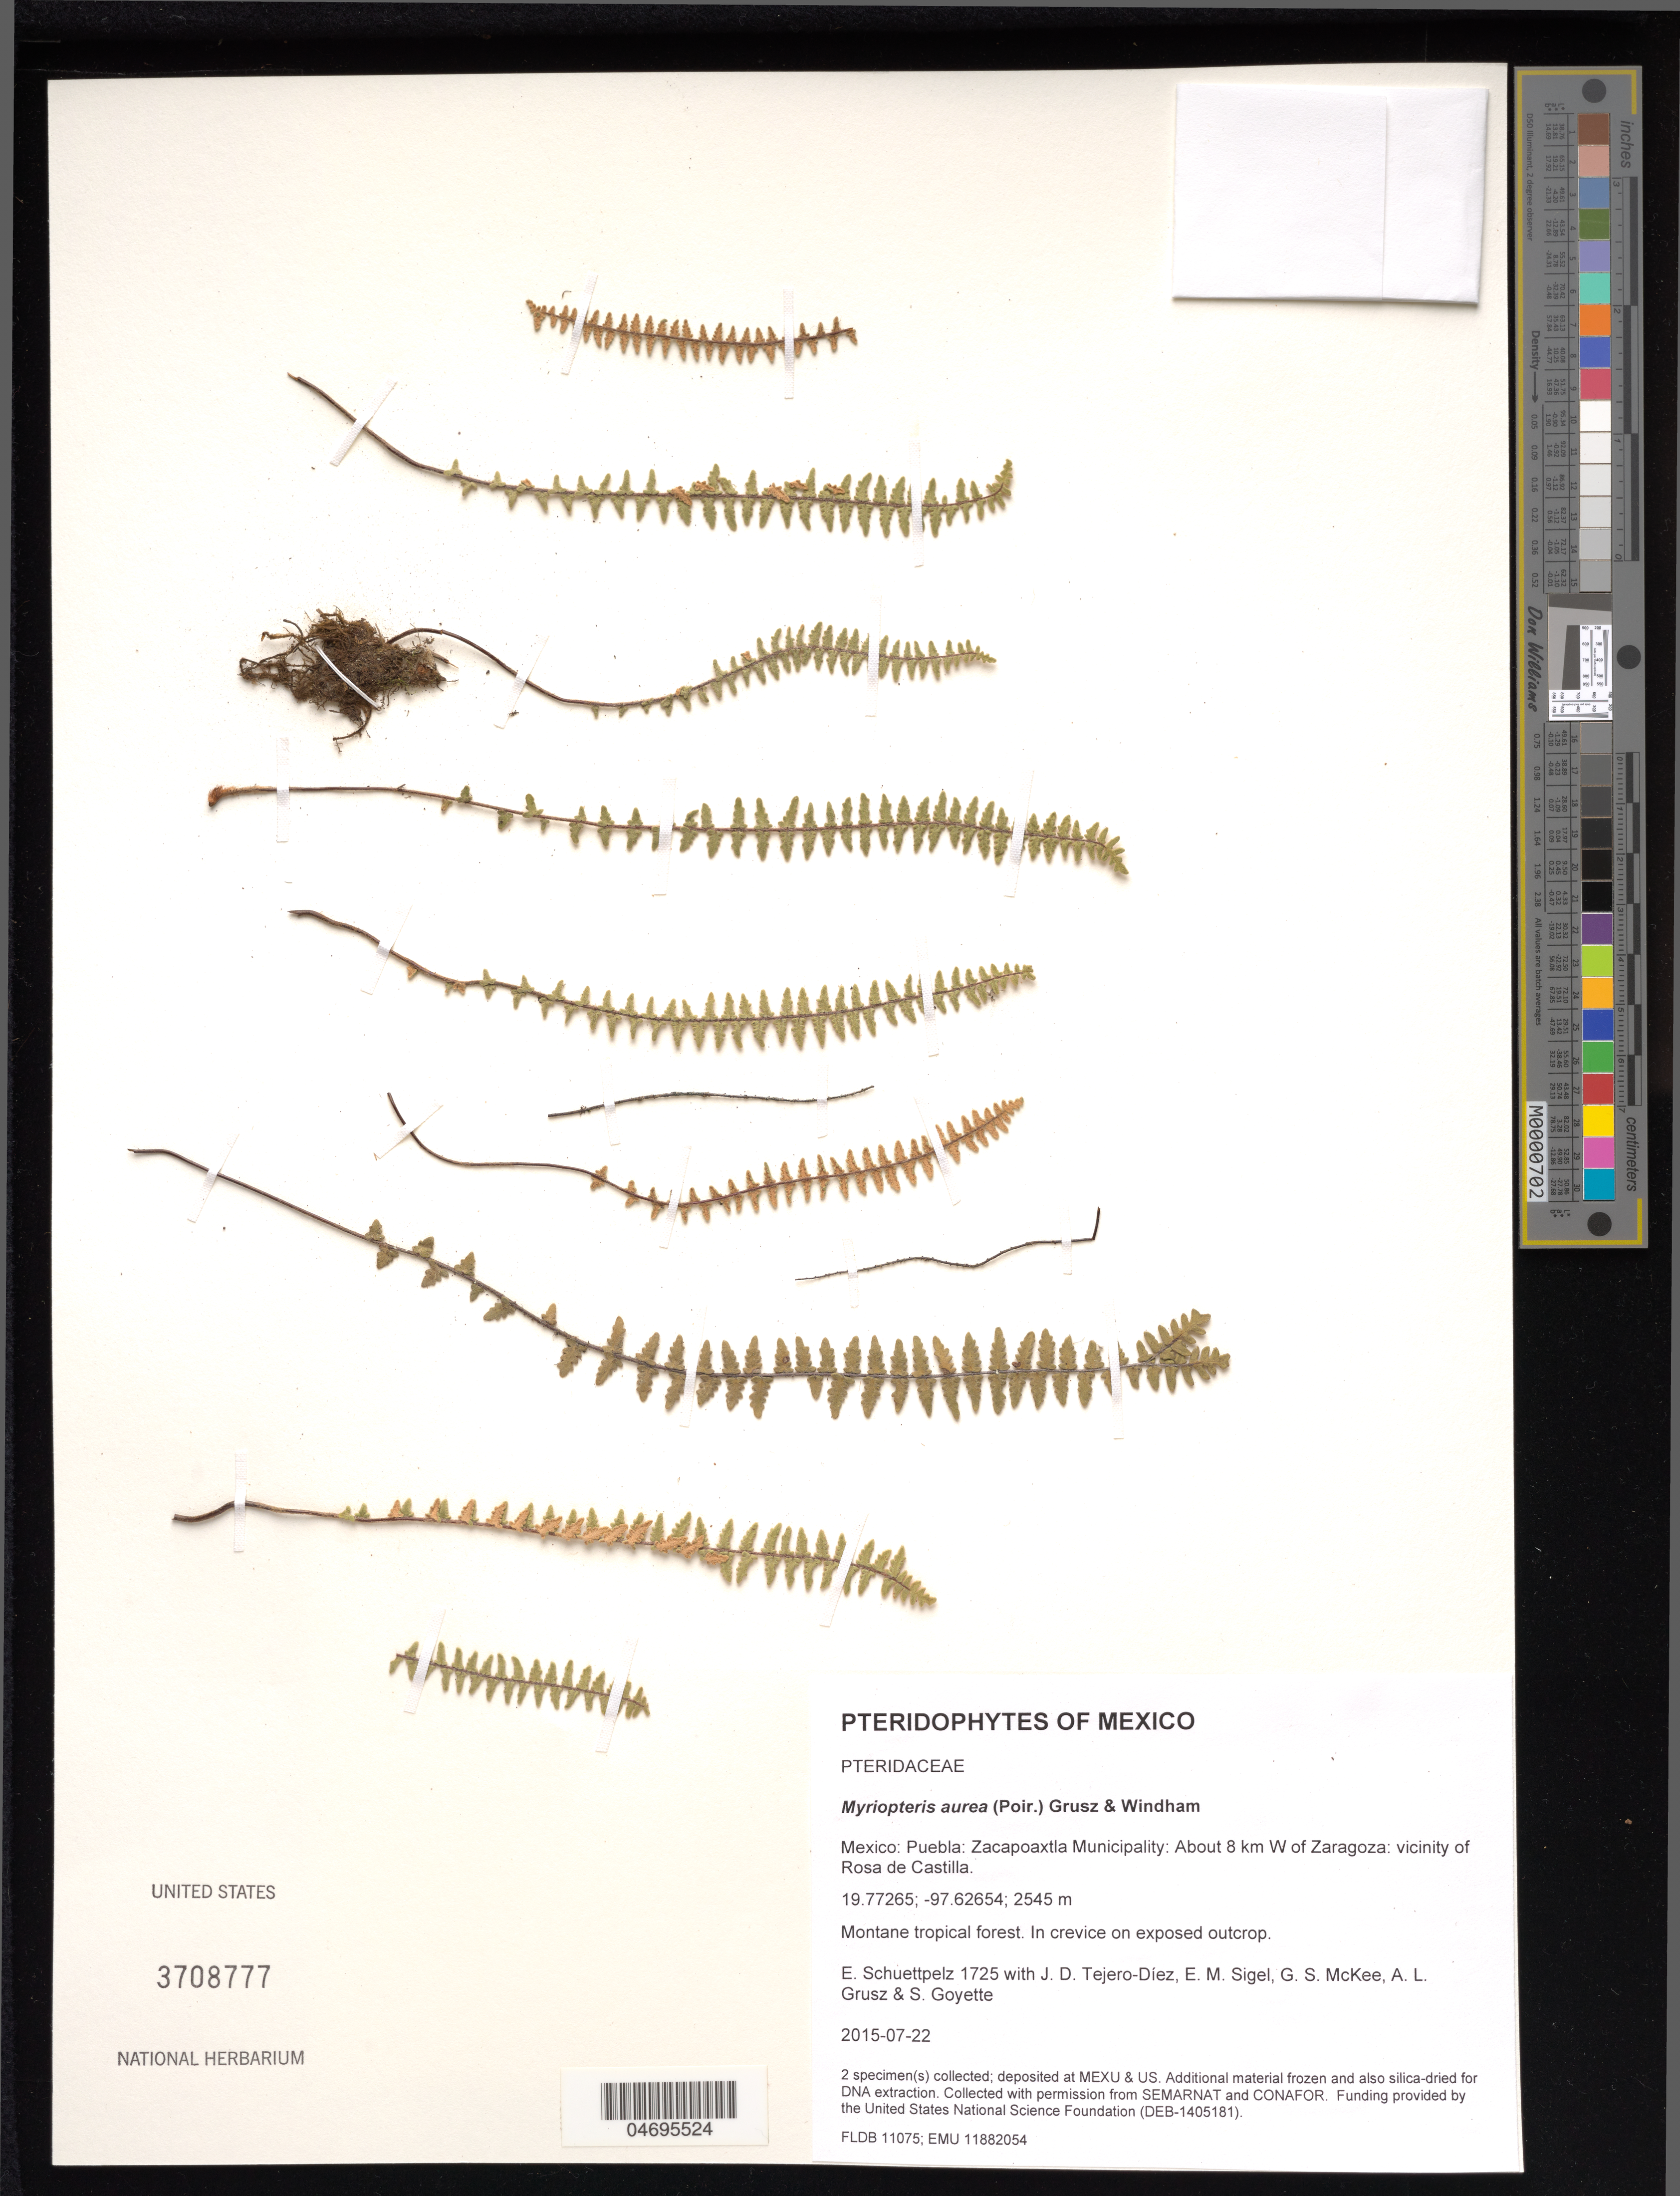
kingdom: Plantae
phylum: Tracheophyta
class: Polypodiopsida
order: Polypodiales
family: Pteridaceae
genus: Myriopteris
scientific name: Myriopteris aurea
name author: (Poir.) Grusz & Windham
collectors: E. Schuettpelz, D. Tejero-Díez, E. M. Sigel, G. S. McKee & A. Grusz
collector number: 1725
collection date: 2015-07-22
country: Mexico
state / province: Puebla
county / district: Zacapoaxtla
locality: About 8 km W of Zaragoza: vicinity of Rosa de Castilla.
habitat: Montane tropical forest.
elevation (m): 2545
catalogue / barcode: US 3708777